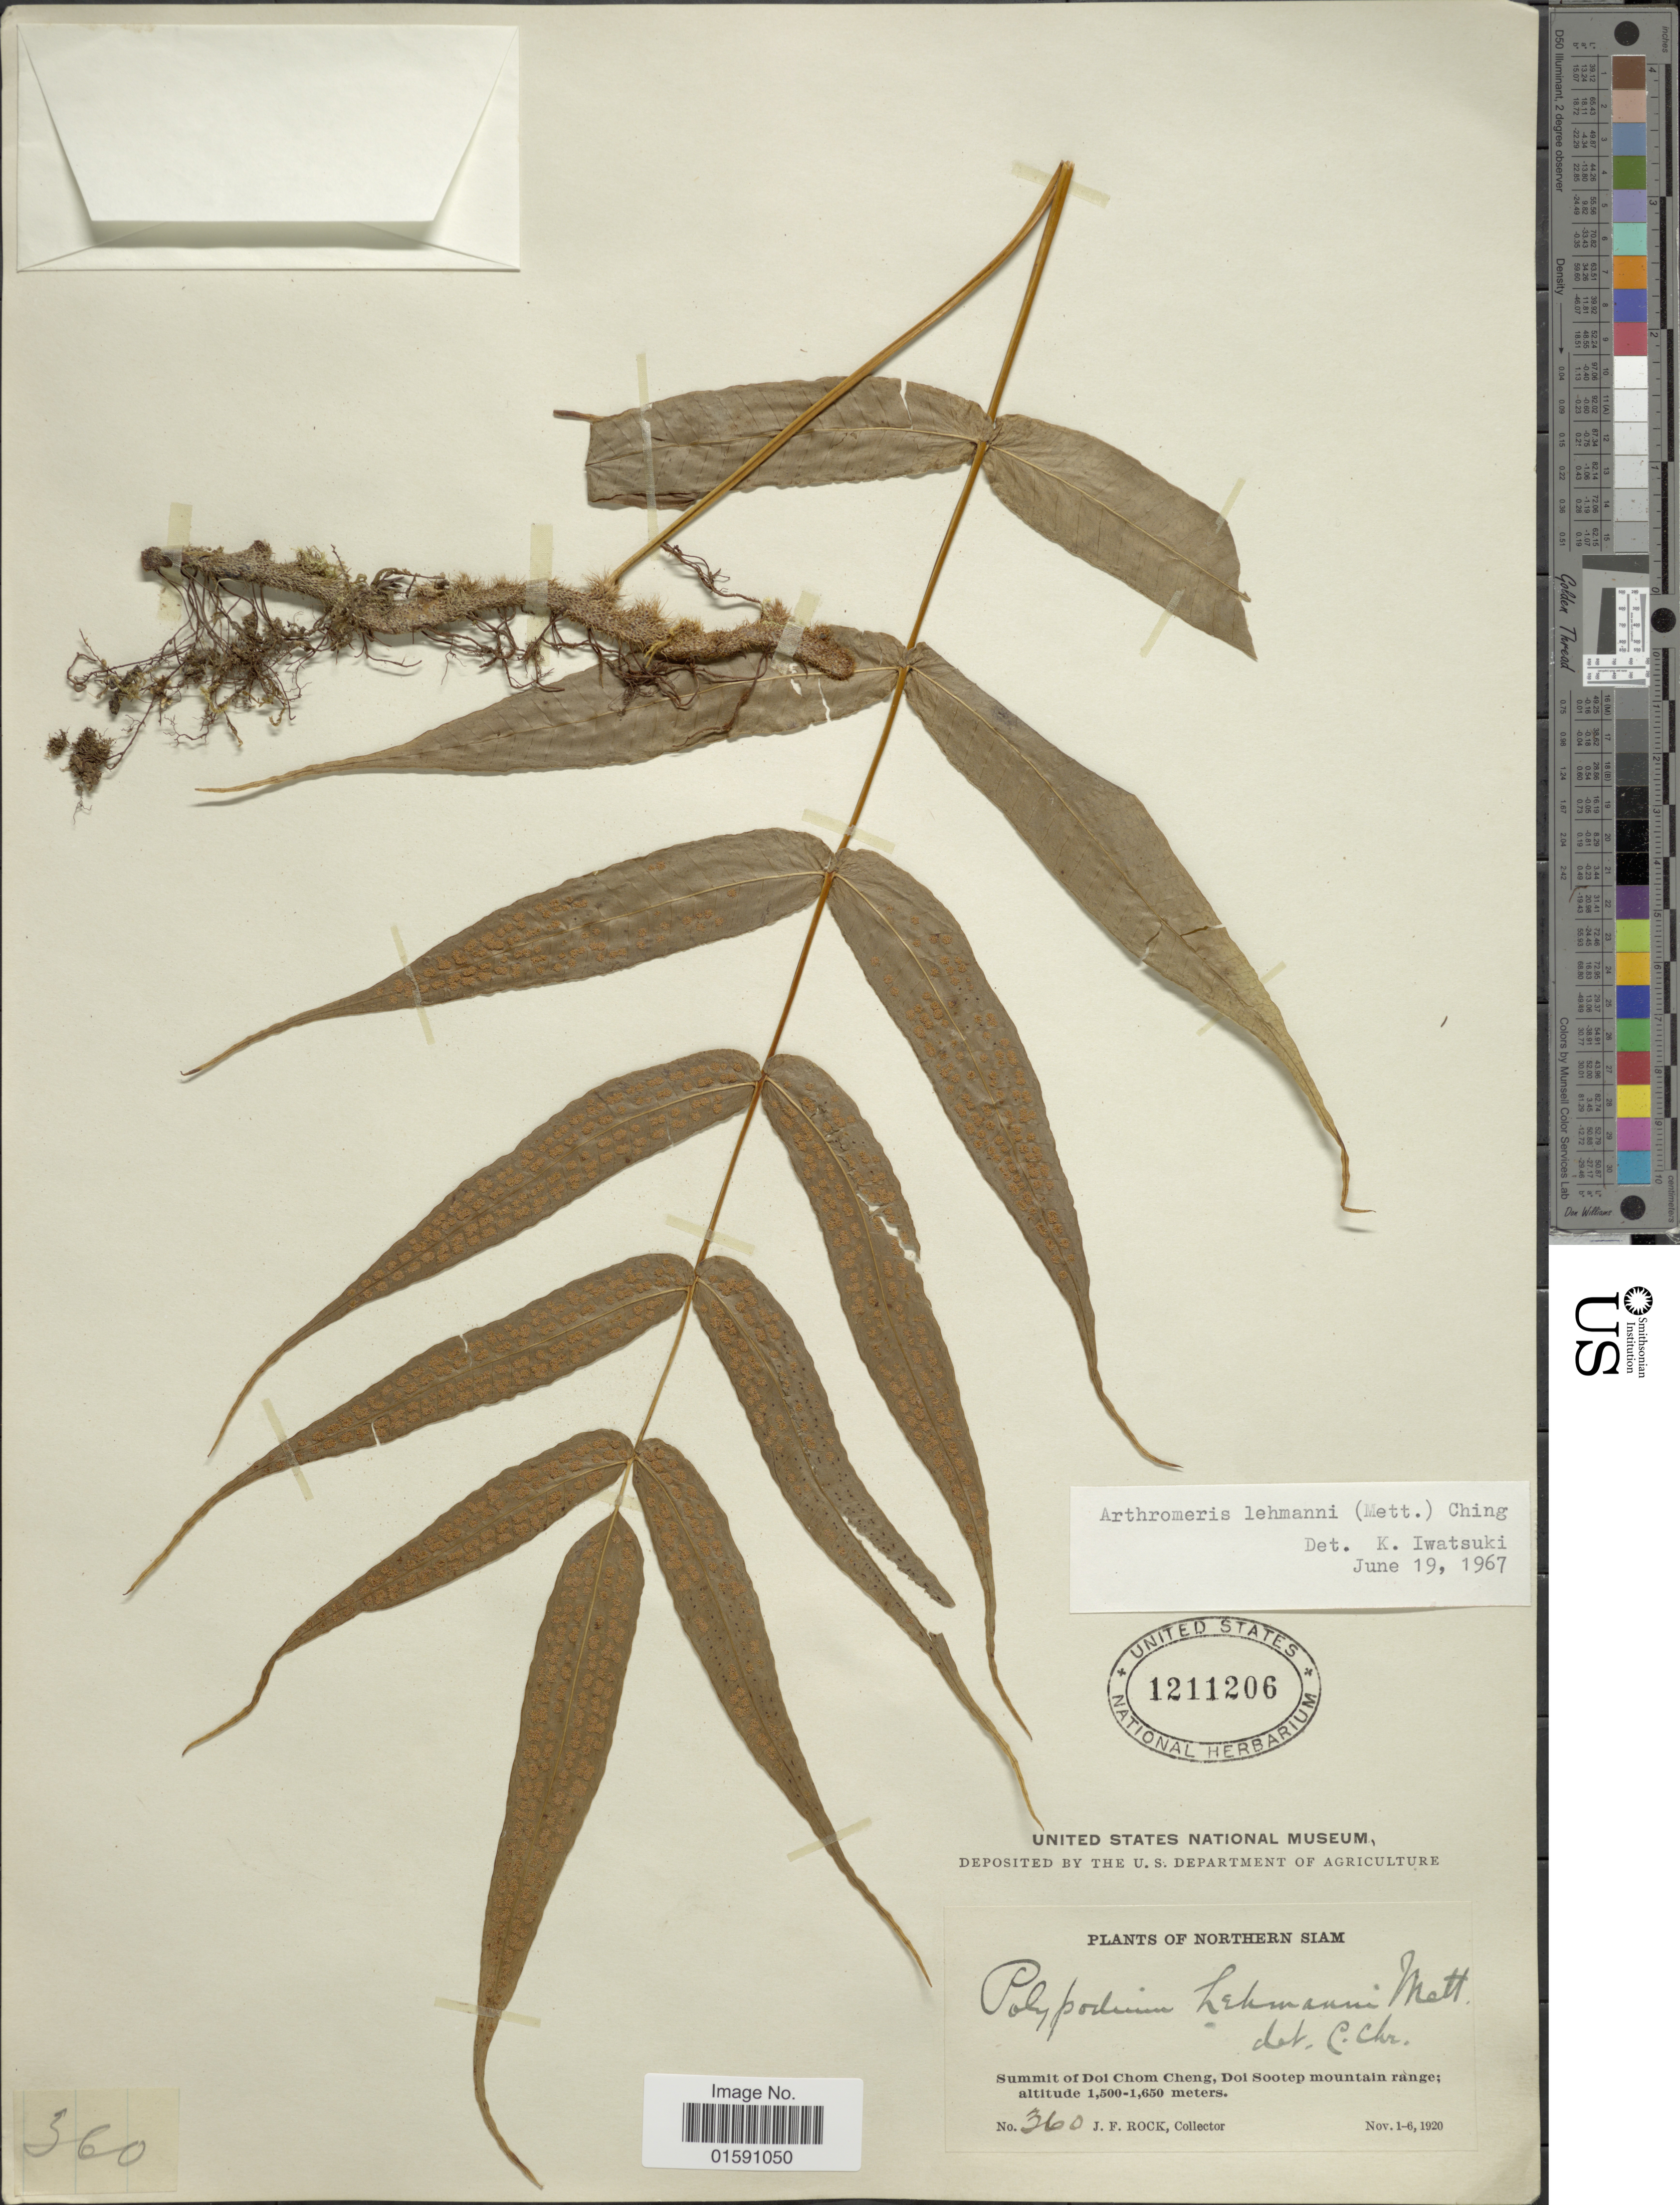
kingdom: Plantae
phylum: Tracheophyta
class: Polypodiopsida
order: Polypodiales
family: Polypodiaceae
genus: Arthromeris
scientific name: Arthromeris lehmannii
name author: (Mett.) Ching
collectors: J. Rock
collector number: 360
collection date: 1920-11-01/1920-11-06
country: Thailand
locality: Northern Siam. Summit of Doi Chom Cheng, Doi Sootep mountain Range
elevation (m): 1500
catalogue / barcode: US 1211206